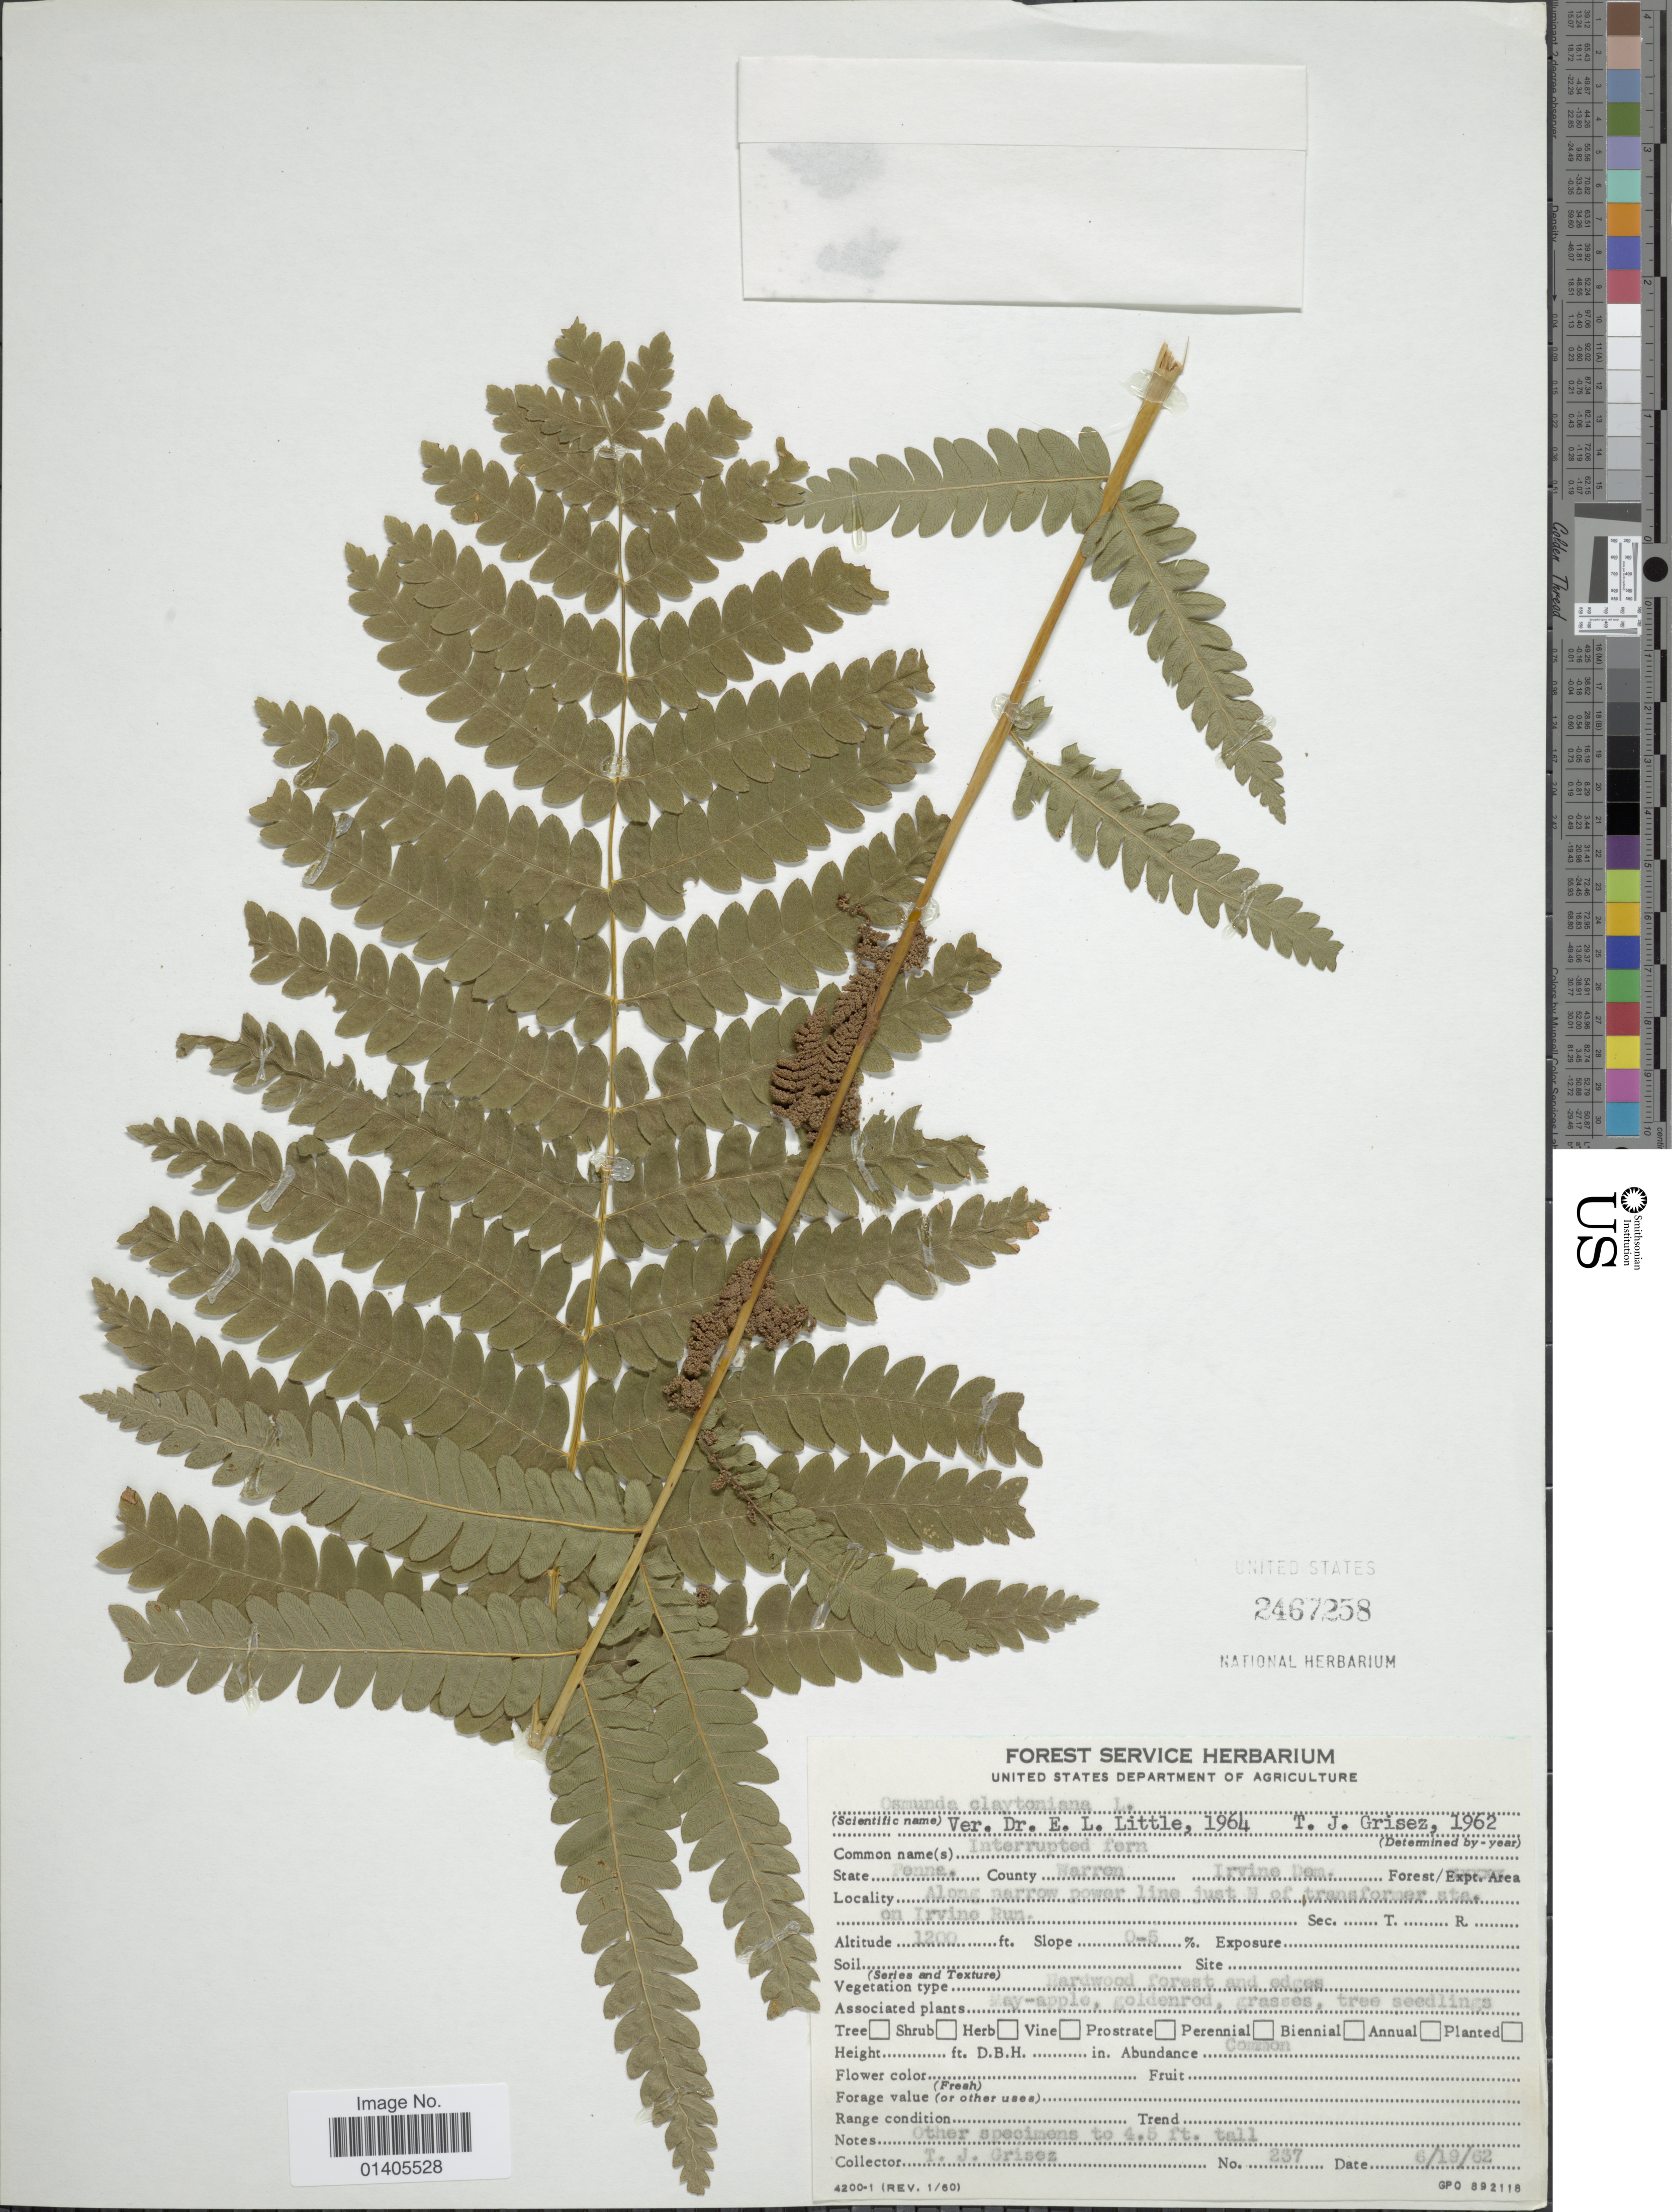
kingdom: Plantae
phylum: Tracheophyta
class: Polypodiopsida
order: Osmundales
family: Osmundaceae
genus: Osmunda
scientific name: Osmunda claytoniana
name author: (L.) Tagawa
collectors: T. Grisez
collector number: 237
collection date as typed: Transcribed d/m/y: 19/6/62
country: United States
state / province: Pennsylvania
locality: County Warrern Irvine Dom, Along narrow power line just N of transformer sta. on Irvine Run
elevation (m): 366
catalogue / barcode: US 2467258